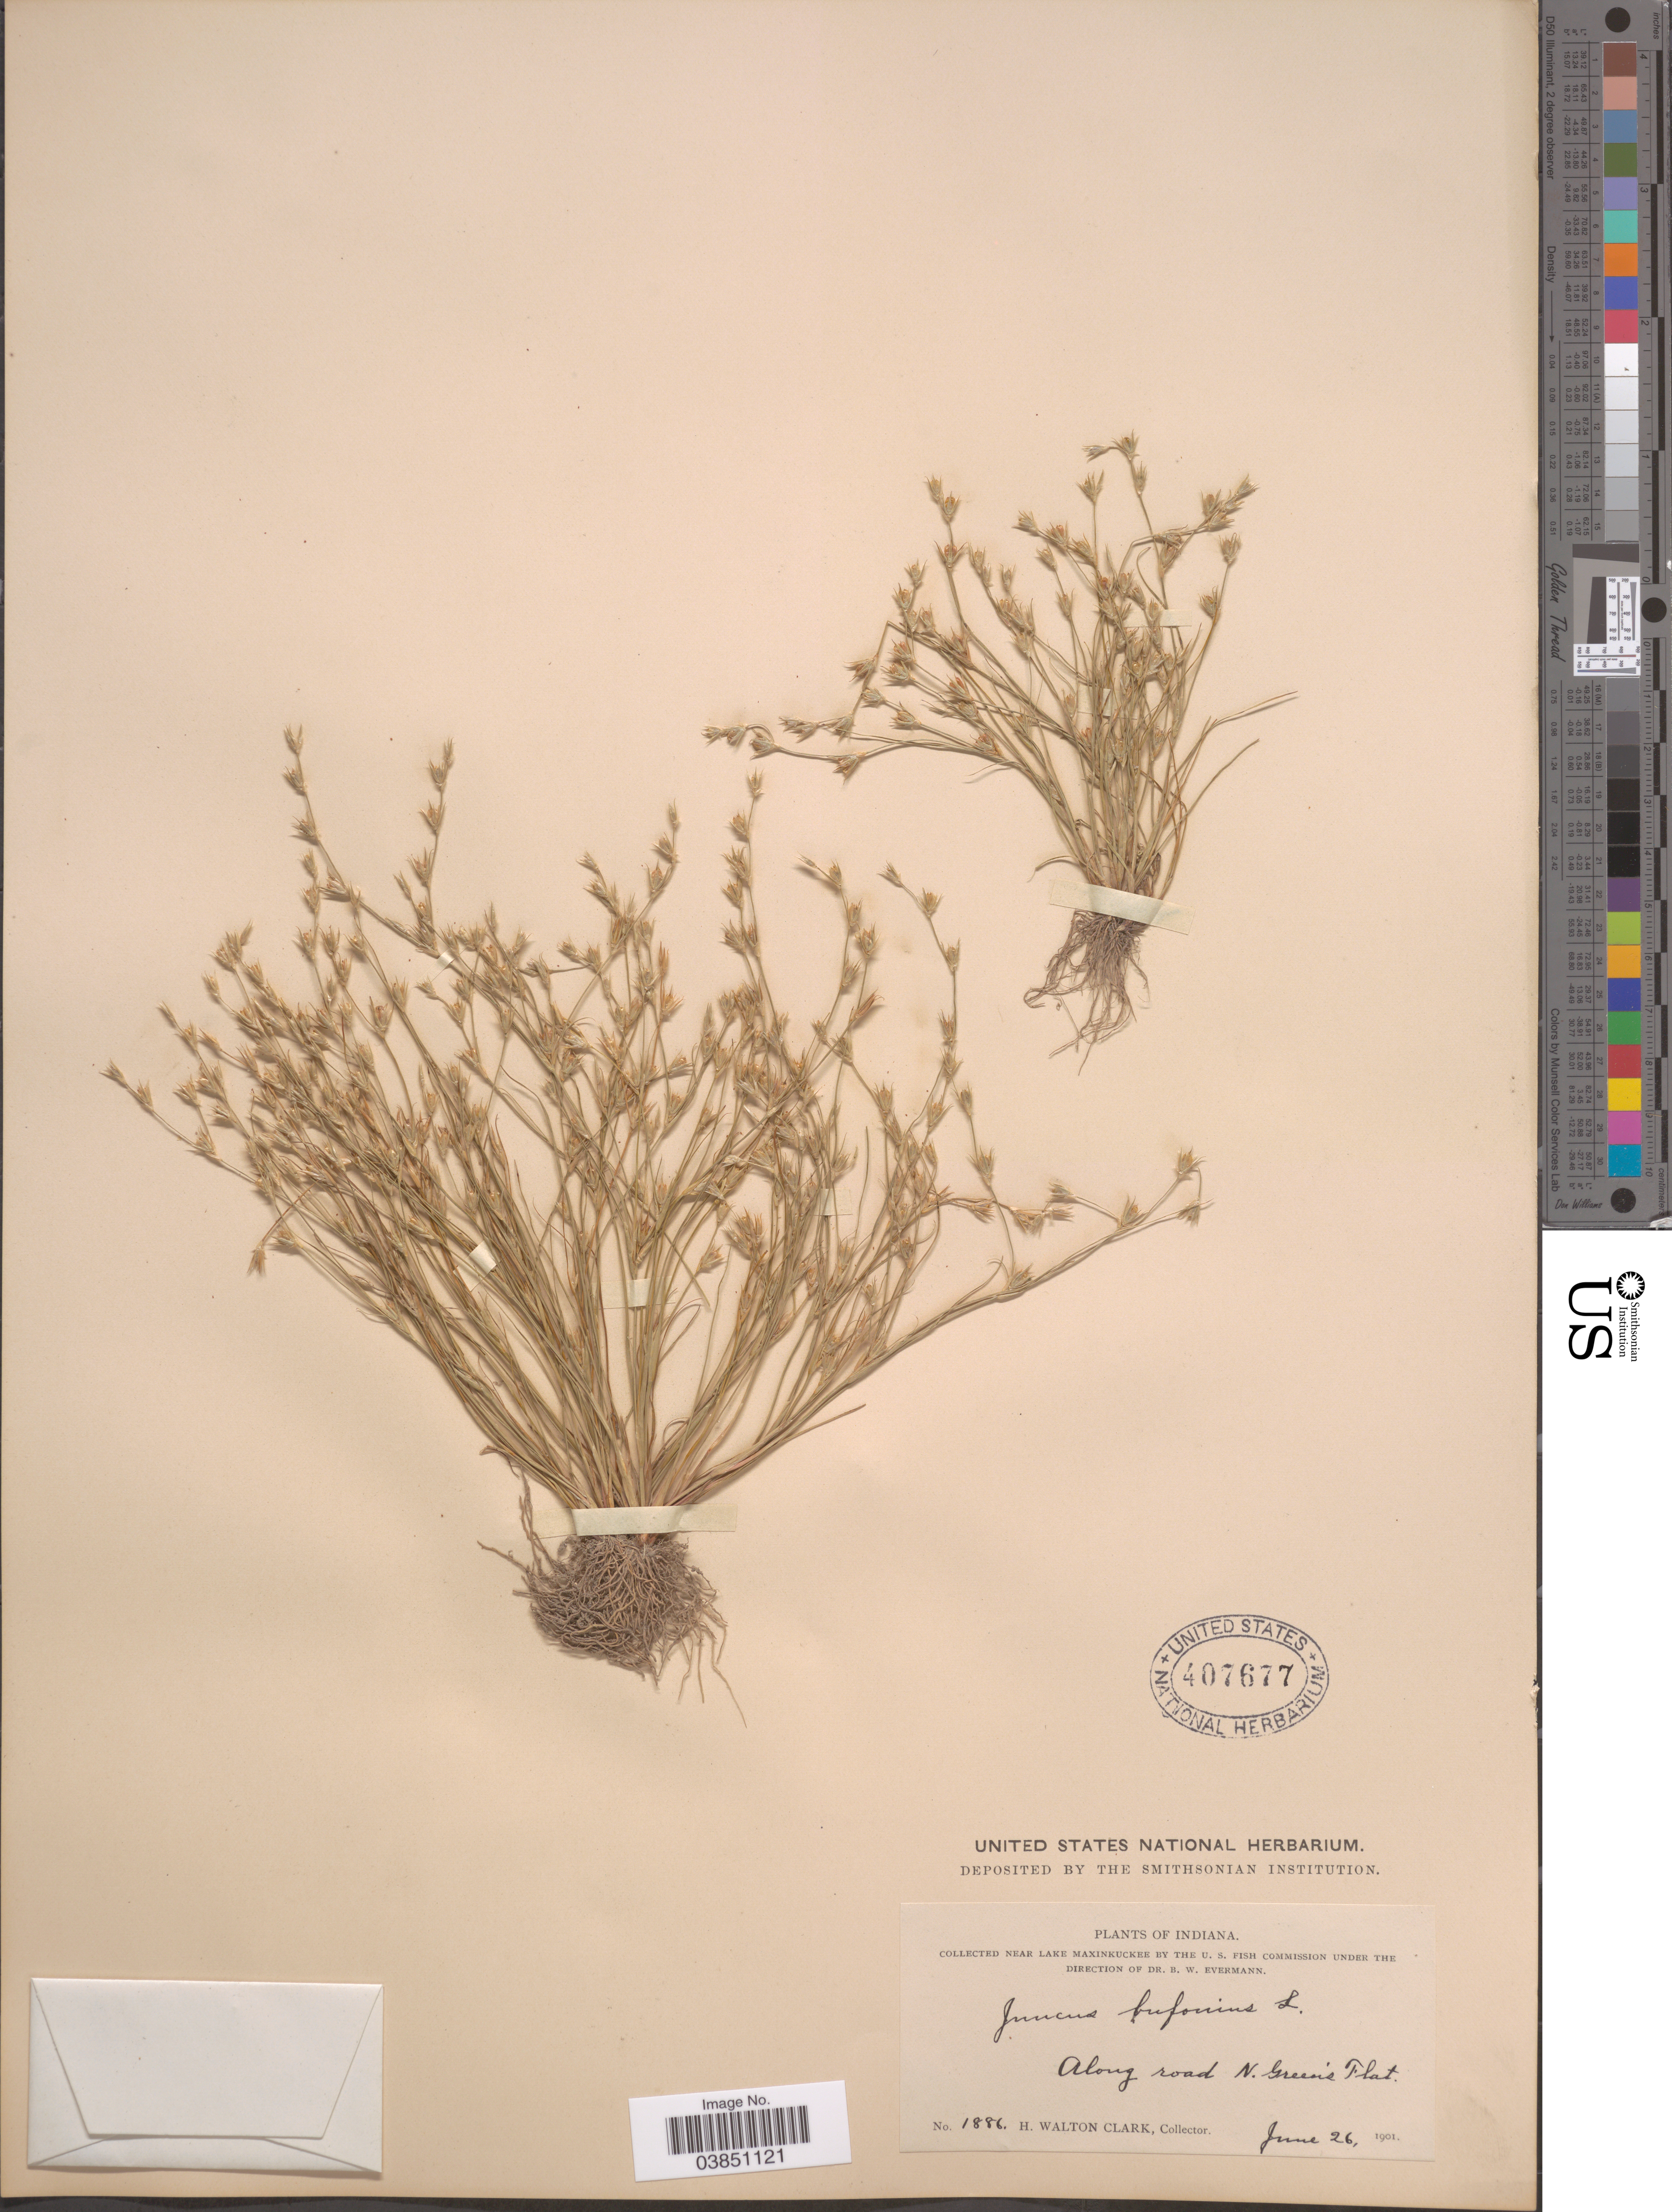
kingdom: Plantae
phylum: Tracheophyta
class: Liliopsida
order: Poales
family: Juncaceae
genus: Juncus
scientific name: Juncus bufonius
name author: L.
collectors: H. W. Clark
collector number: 1886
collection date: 1901-06-26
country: United States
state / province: Indiana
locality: Near Lake Maxinkuckee. Along road N. Green's Flat.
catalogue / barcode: US 407677